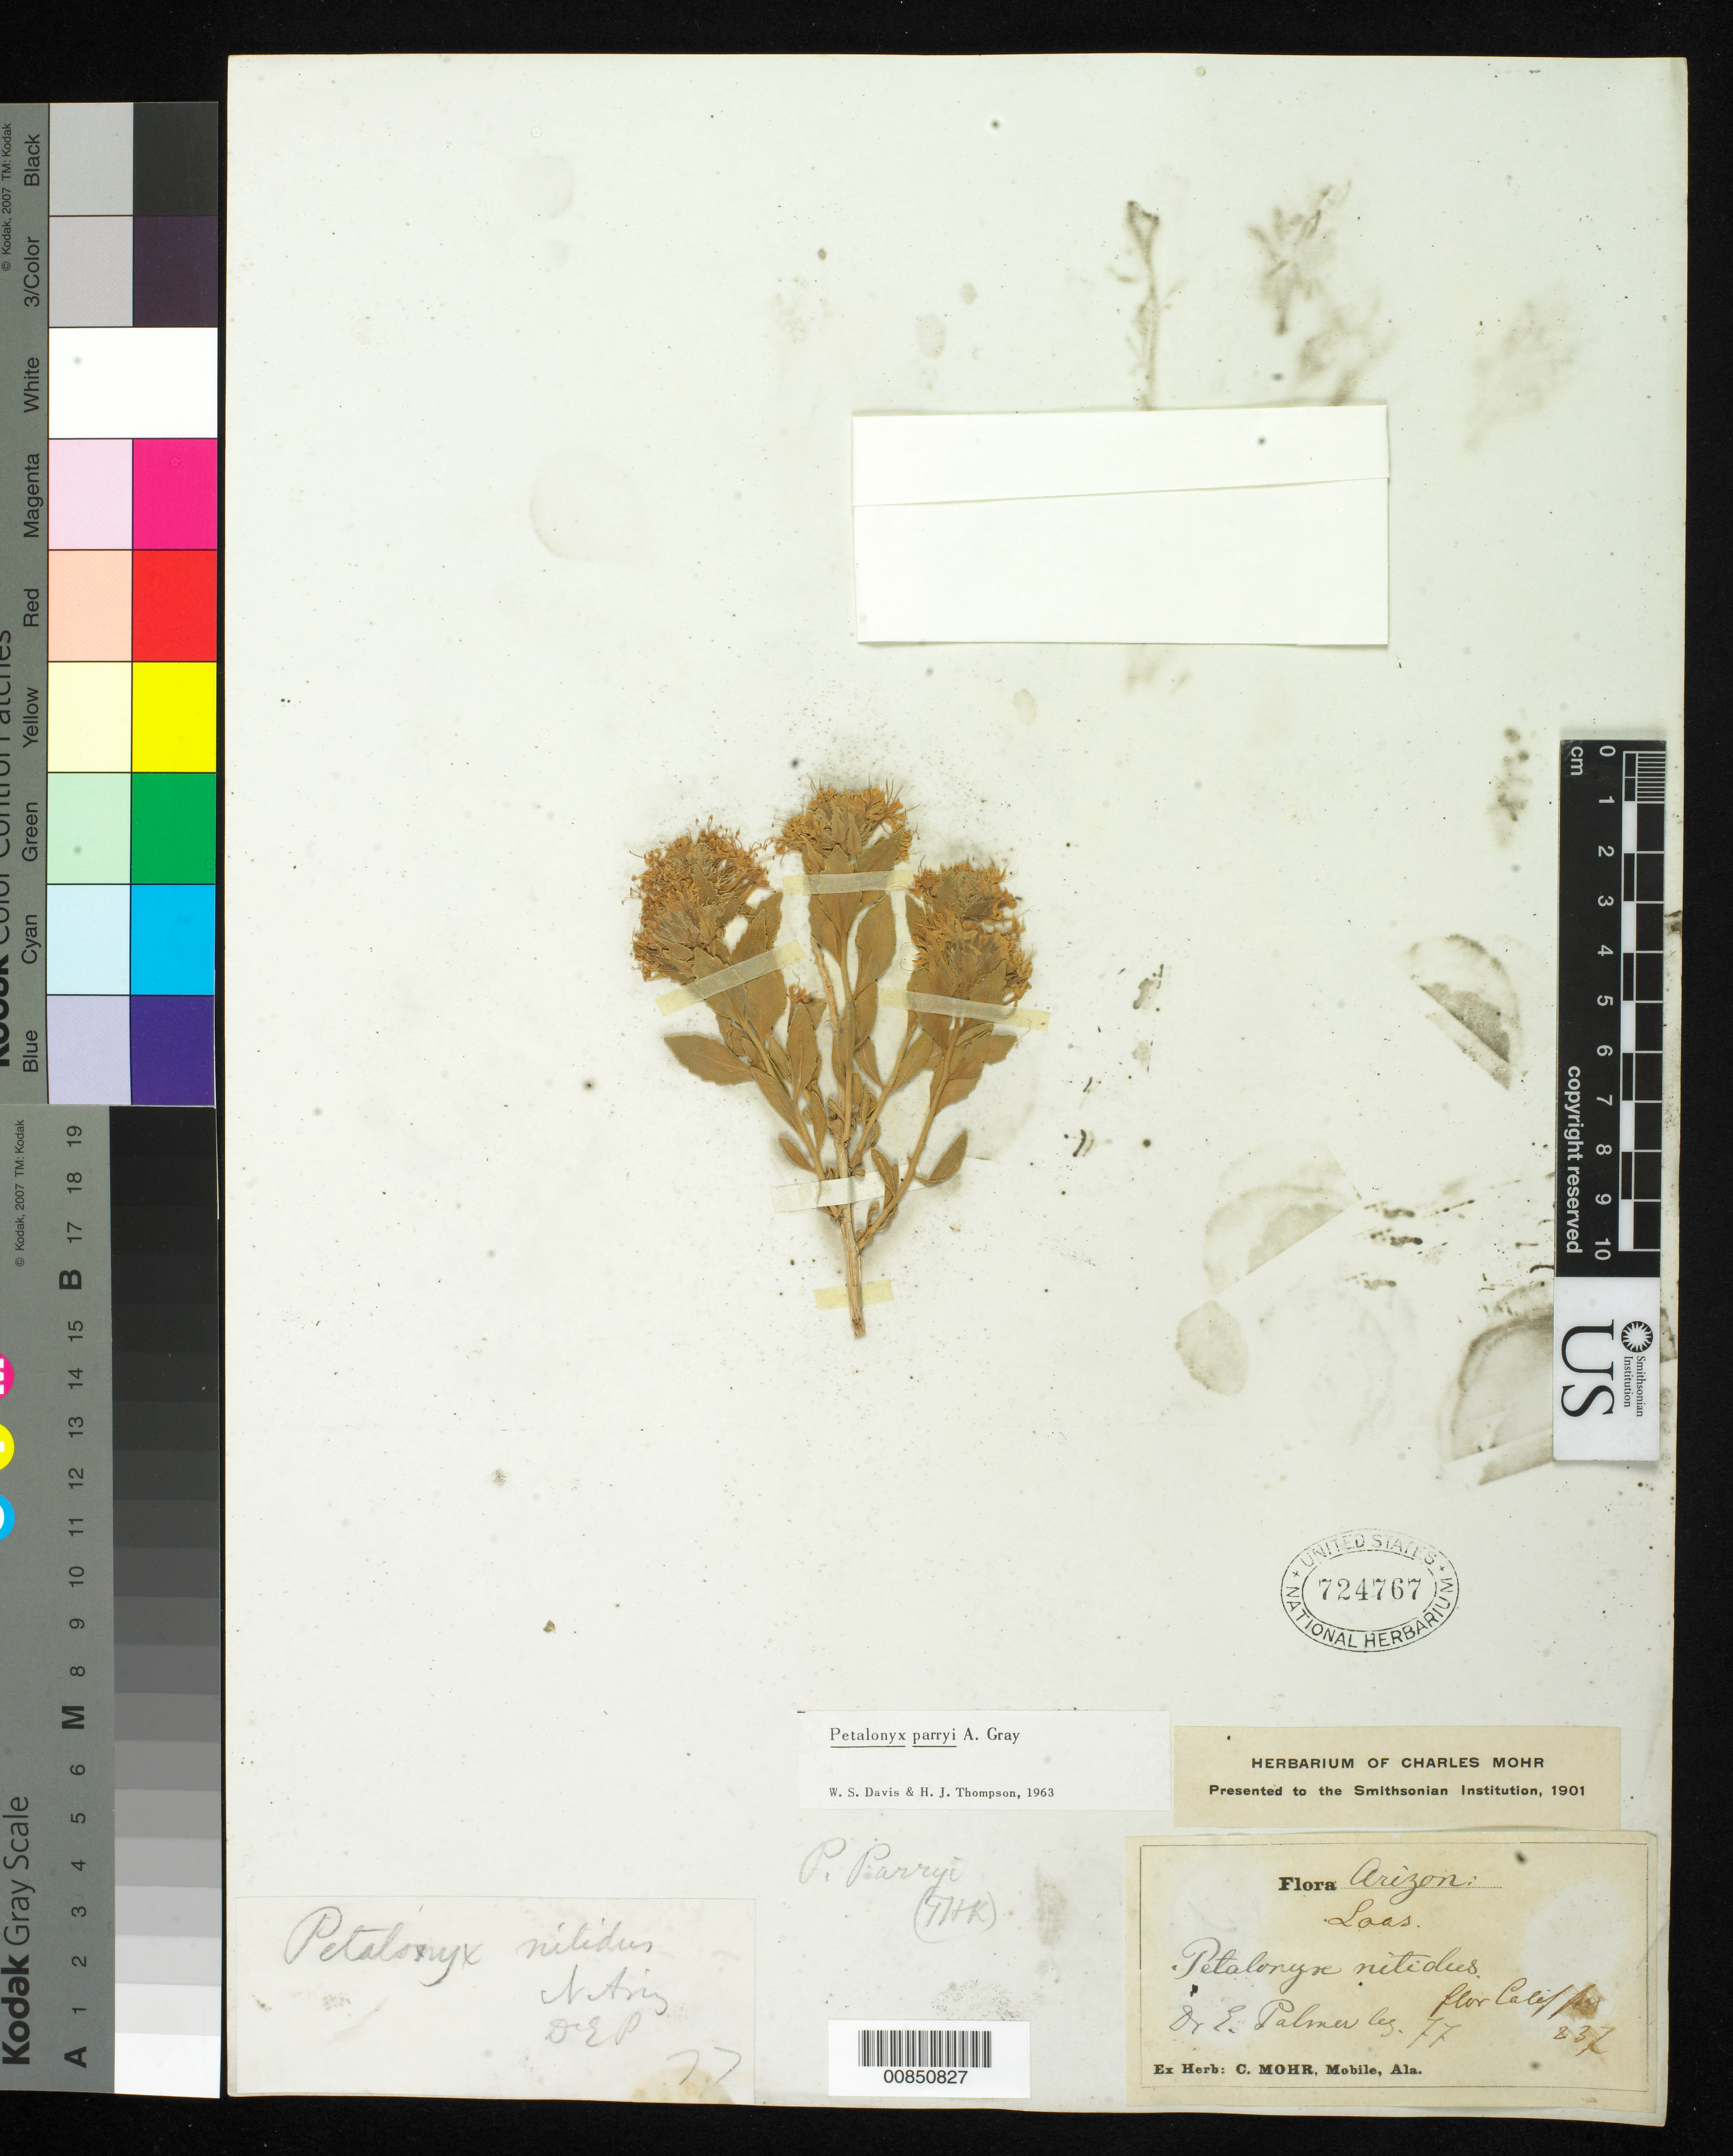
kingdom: Plantae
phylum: Tracheophyta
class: Magnoliopsida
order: Cornales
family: Loasaceae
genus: Petalonyx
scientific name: Petalonyx parryi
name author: A. Gray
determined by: Davis, W. S.; Thompson, H. J.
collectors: E. Palmer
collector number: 237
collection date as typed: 1877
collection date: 1877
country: United States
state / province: Arizona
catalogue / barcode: US 724767